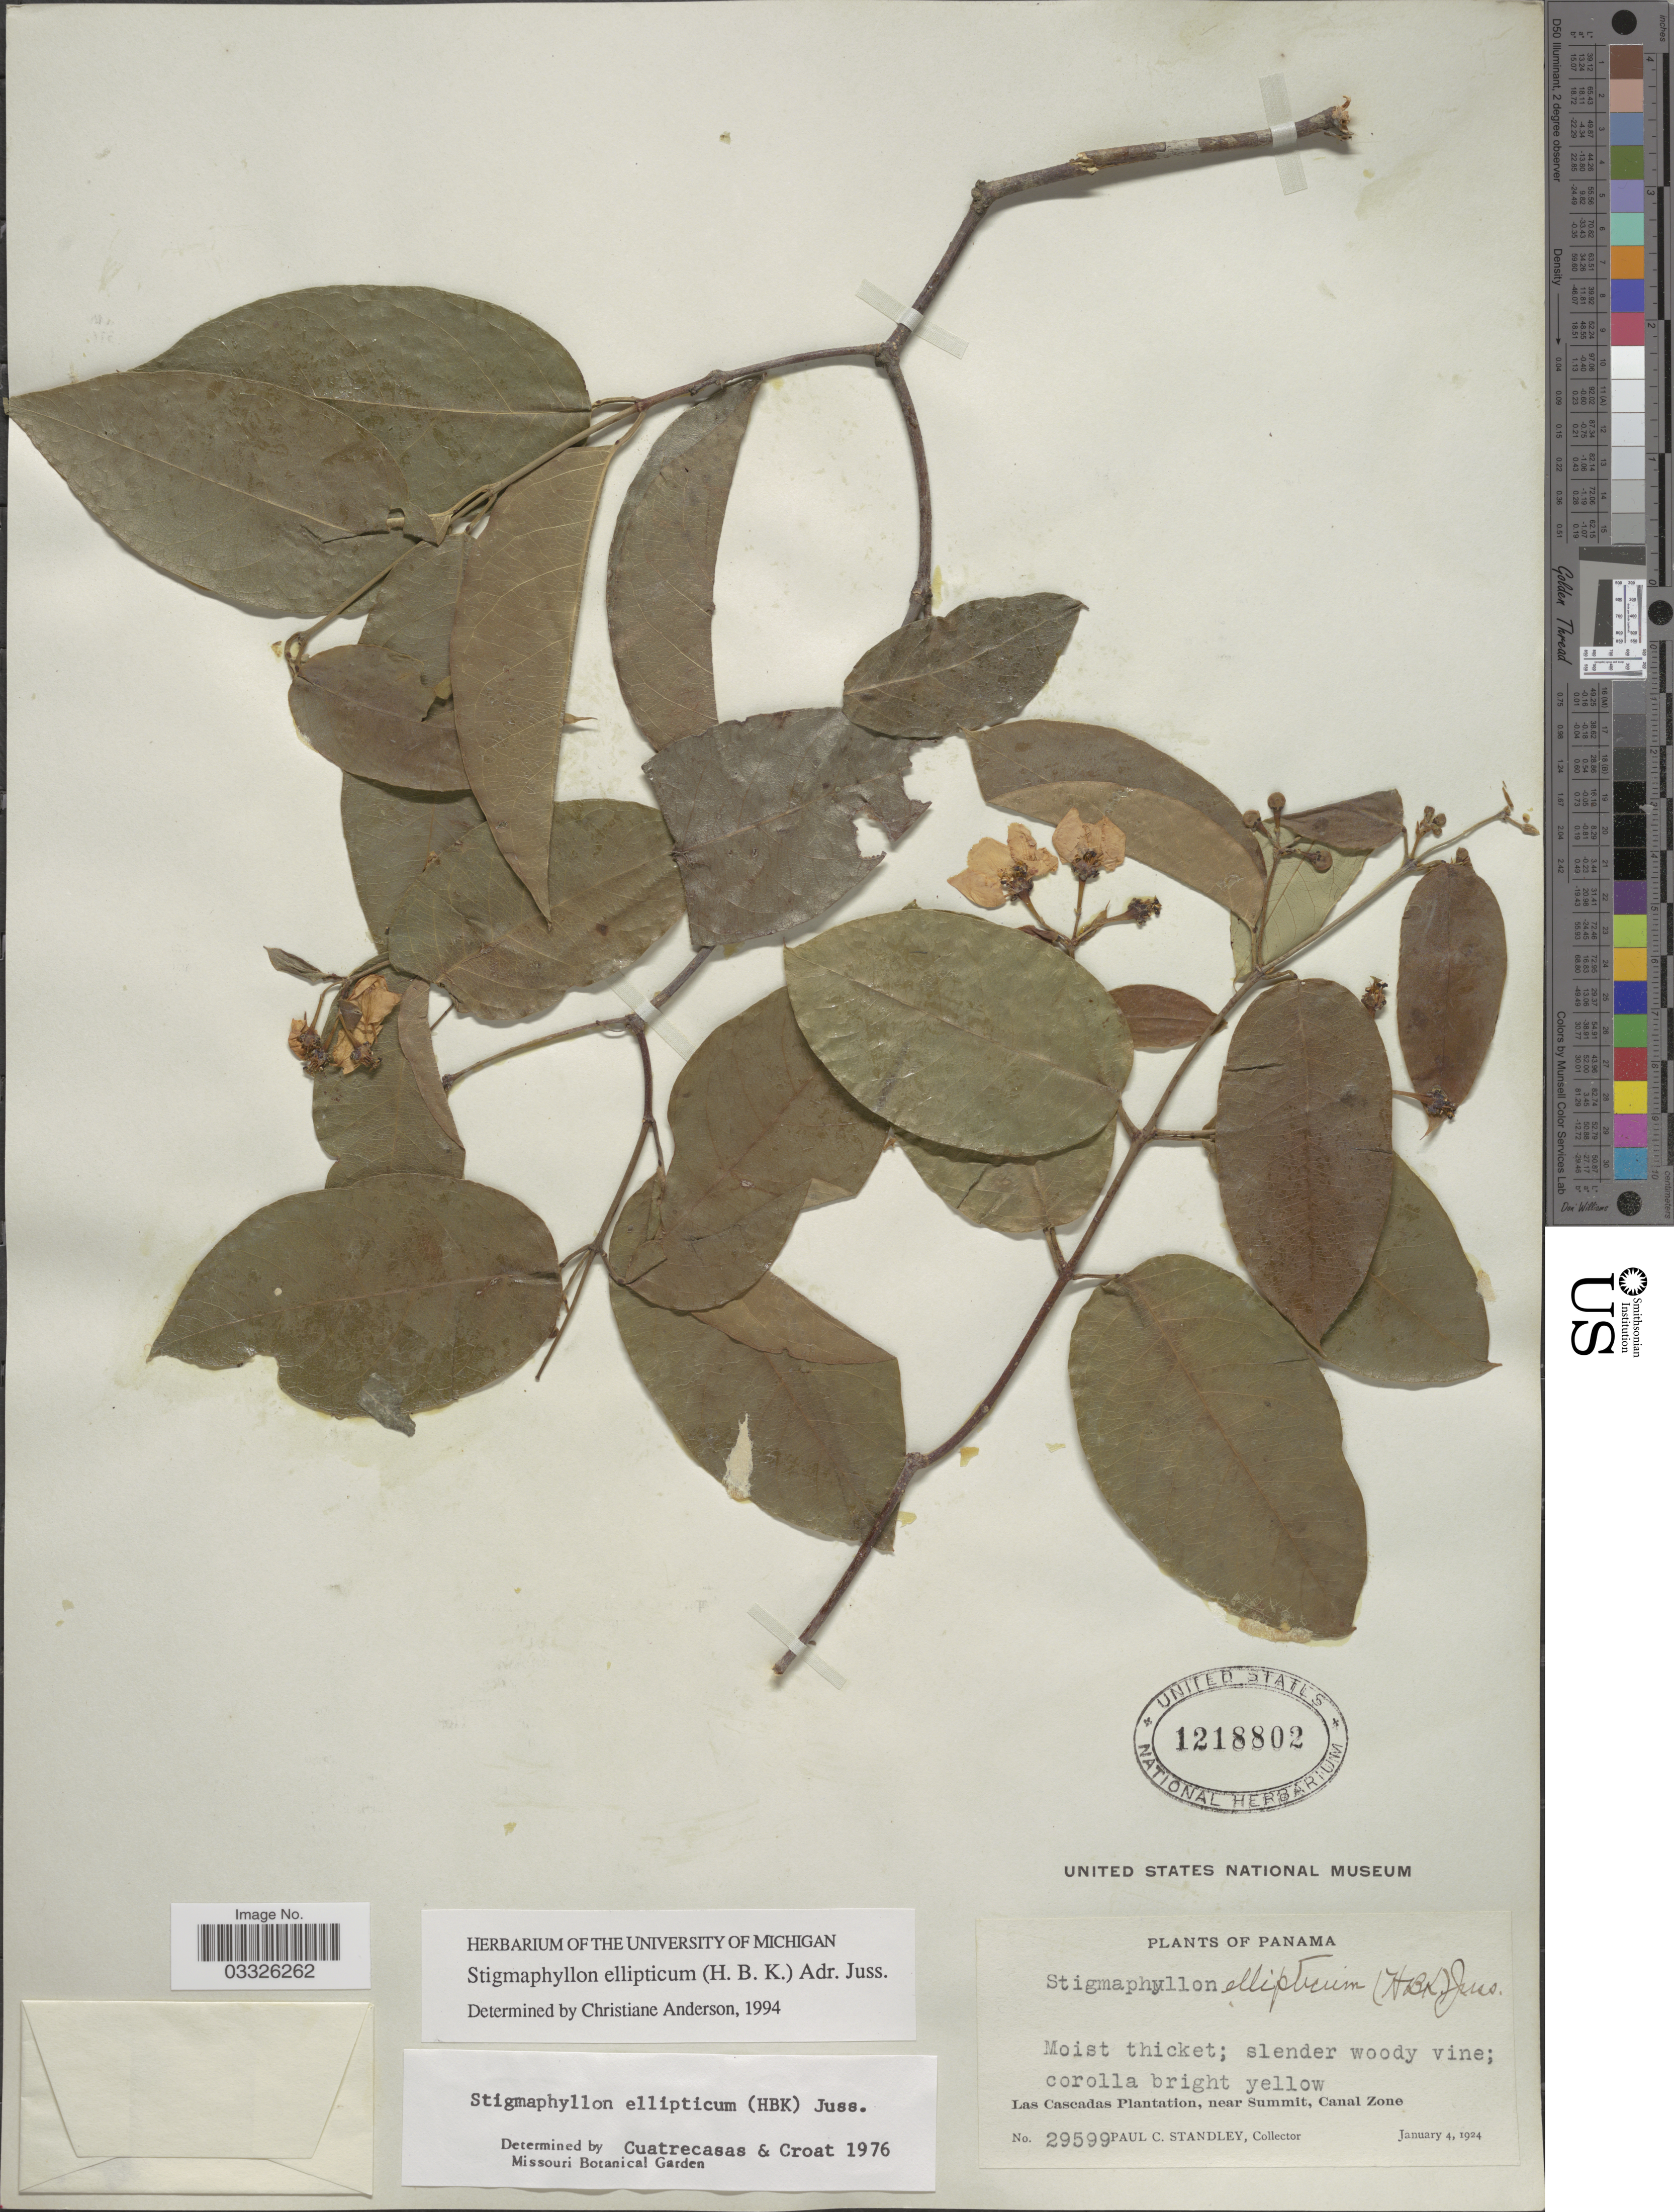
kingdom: Plantae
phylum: Tracheophyta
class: Magnoliopsida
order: Malpighiales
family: Malpighiaceae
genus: Stigmaphyllon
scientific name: Stigmaphyllon ellipticum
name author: (Kunth) A. Juss.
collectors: P. C. Standley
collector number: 29599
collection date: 1924-01-04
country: Panama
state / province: Colón / Panamá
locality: Las Cascadas Plantation, near Summit, Canal Zone.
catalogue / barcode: US 1218802